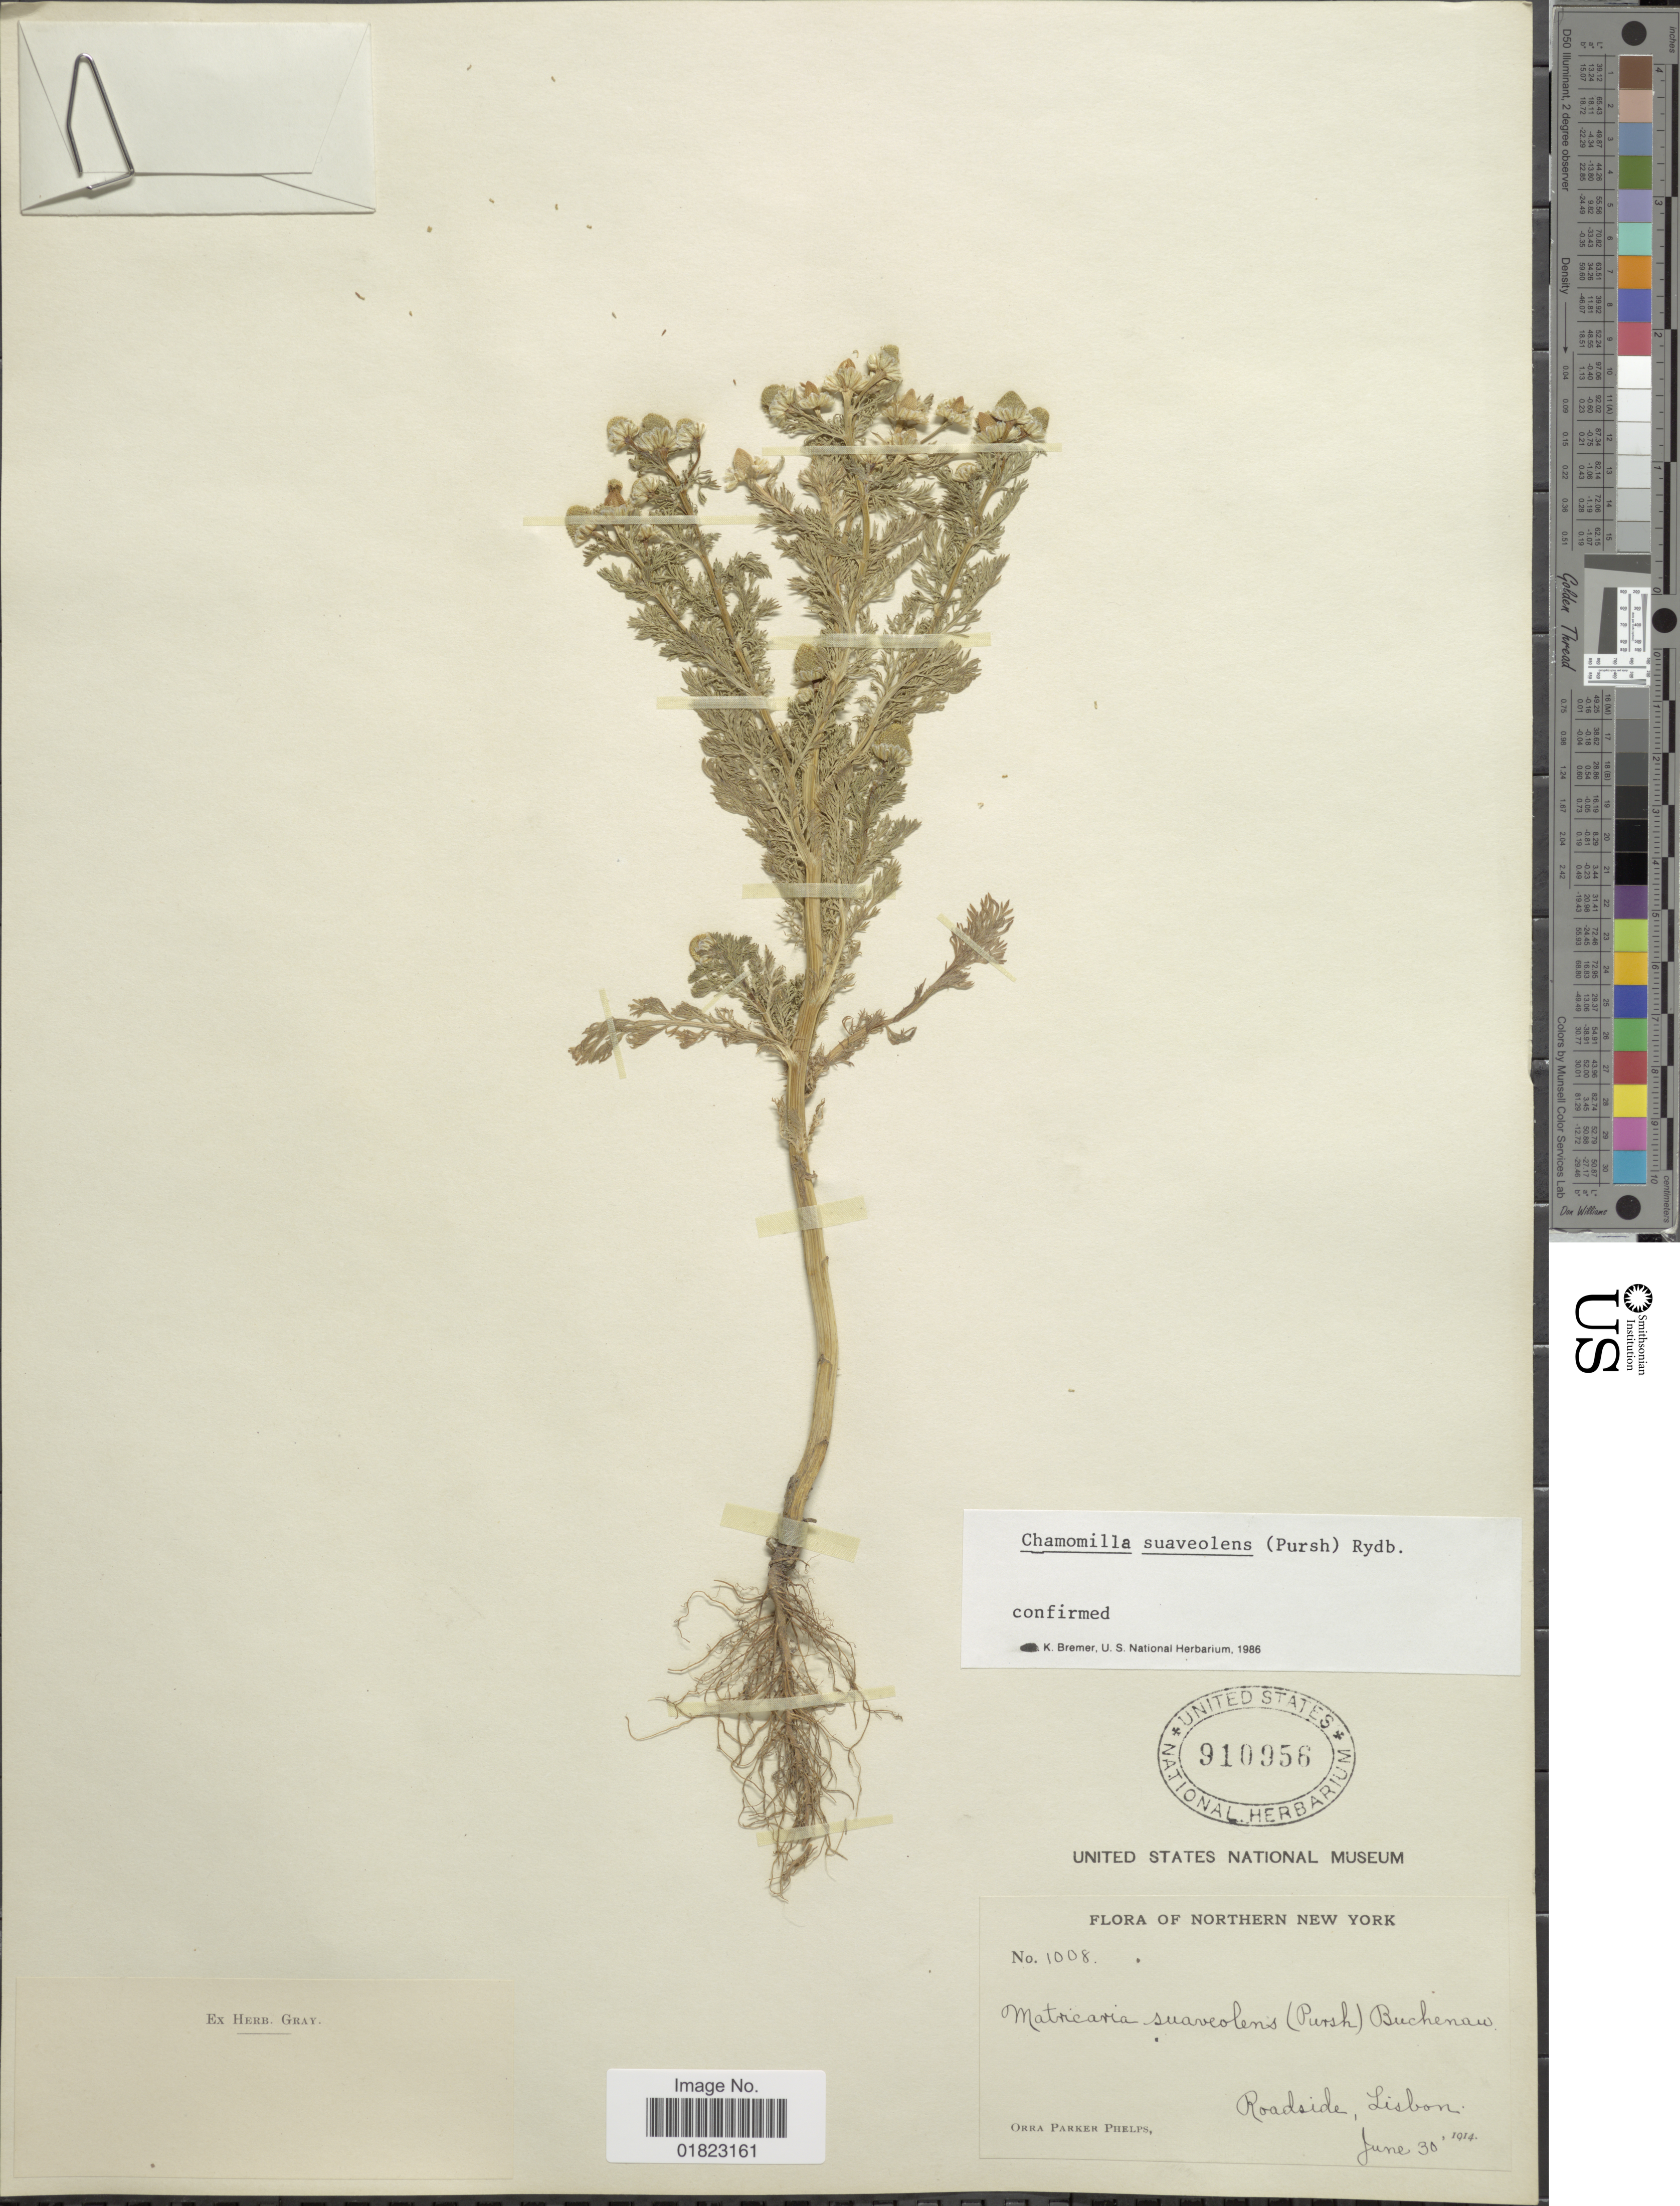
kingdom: Plantae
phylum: Tracheophyta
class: Magnoliopsida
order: Asterales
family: Asteraceae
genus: Matricaria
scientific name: Matricaria matricarioides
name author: (Less.) Porter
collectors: O. P. Phelps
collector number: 1008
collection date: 1914-06-30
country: United States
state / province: New York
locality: Northern New York. Roadside, Lisbon.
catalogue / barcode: US 910956